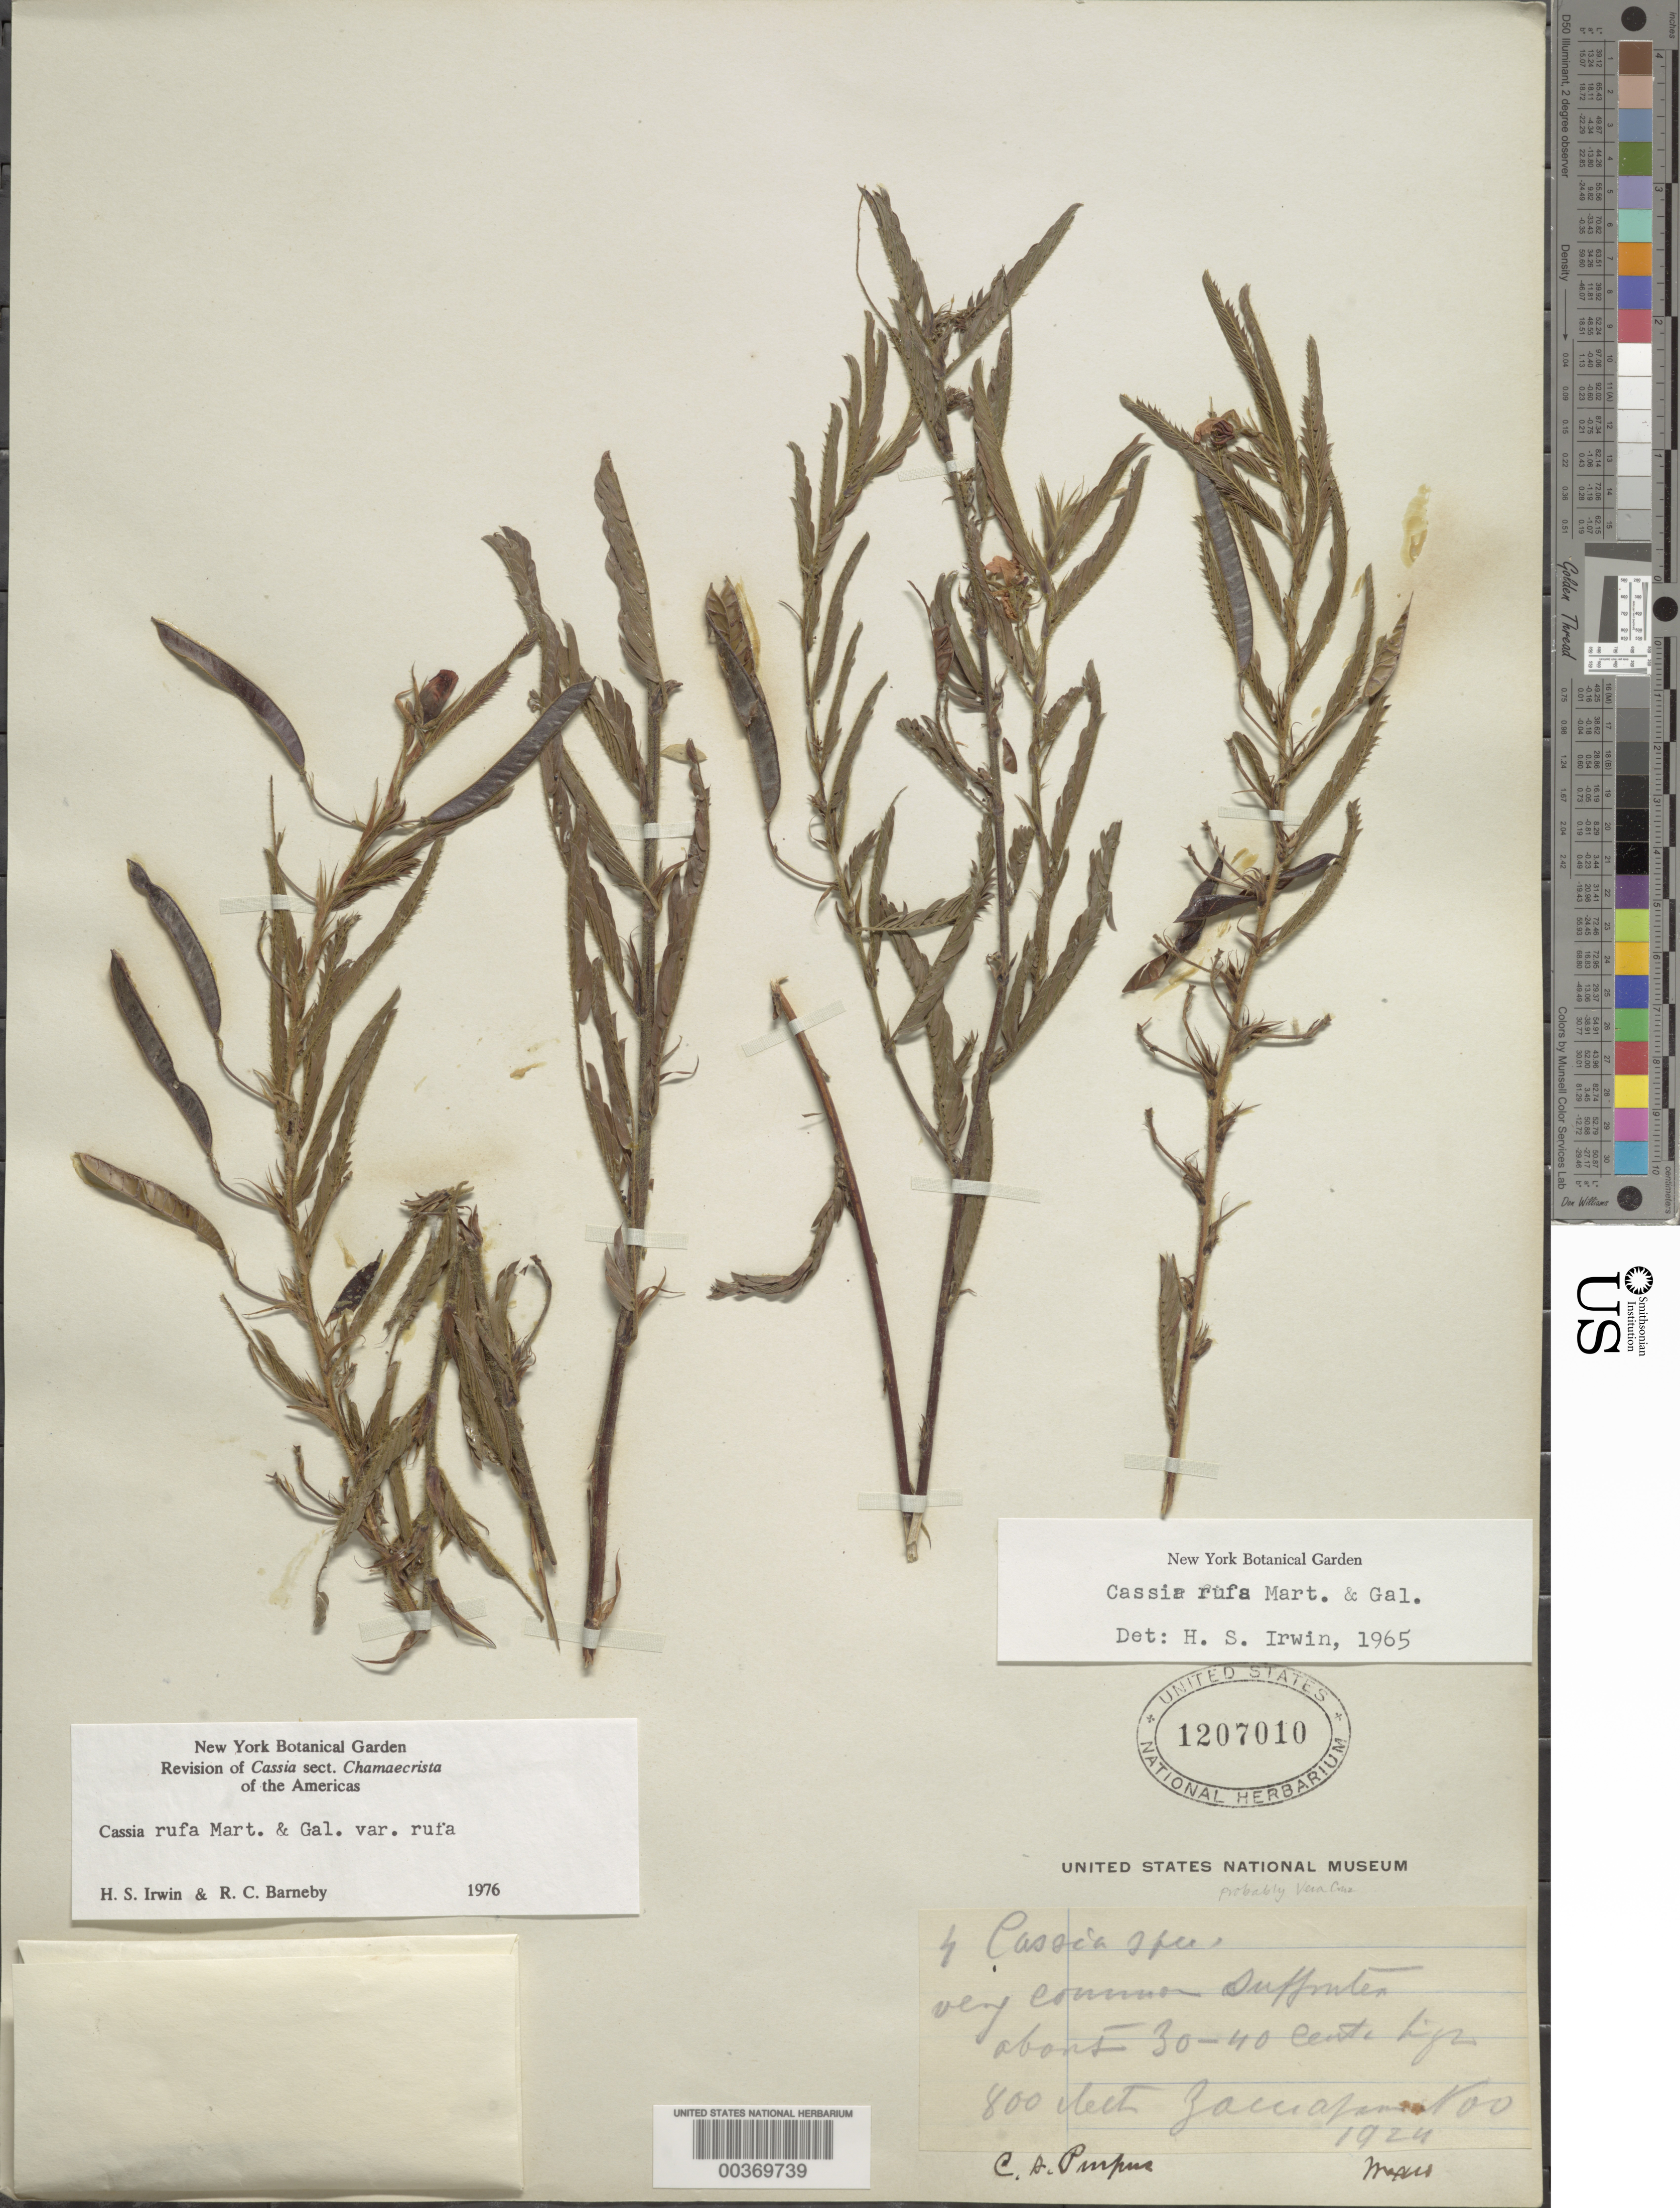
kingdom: Plantae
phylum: Tracheophyta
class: Magnoliopsida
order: Fabales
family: Fabaceae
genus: Chamaecrista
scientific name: Chamaecrista rufa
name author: Britton & Rose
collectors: C. A. Purpus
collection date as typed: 1924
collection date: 1924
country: Mexico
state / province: Veracruz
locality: Zacuapan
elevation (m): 800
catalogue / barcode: US 1207010